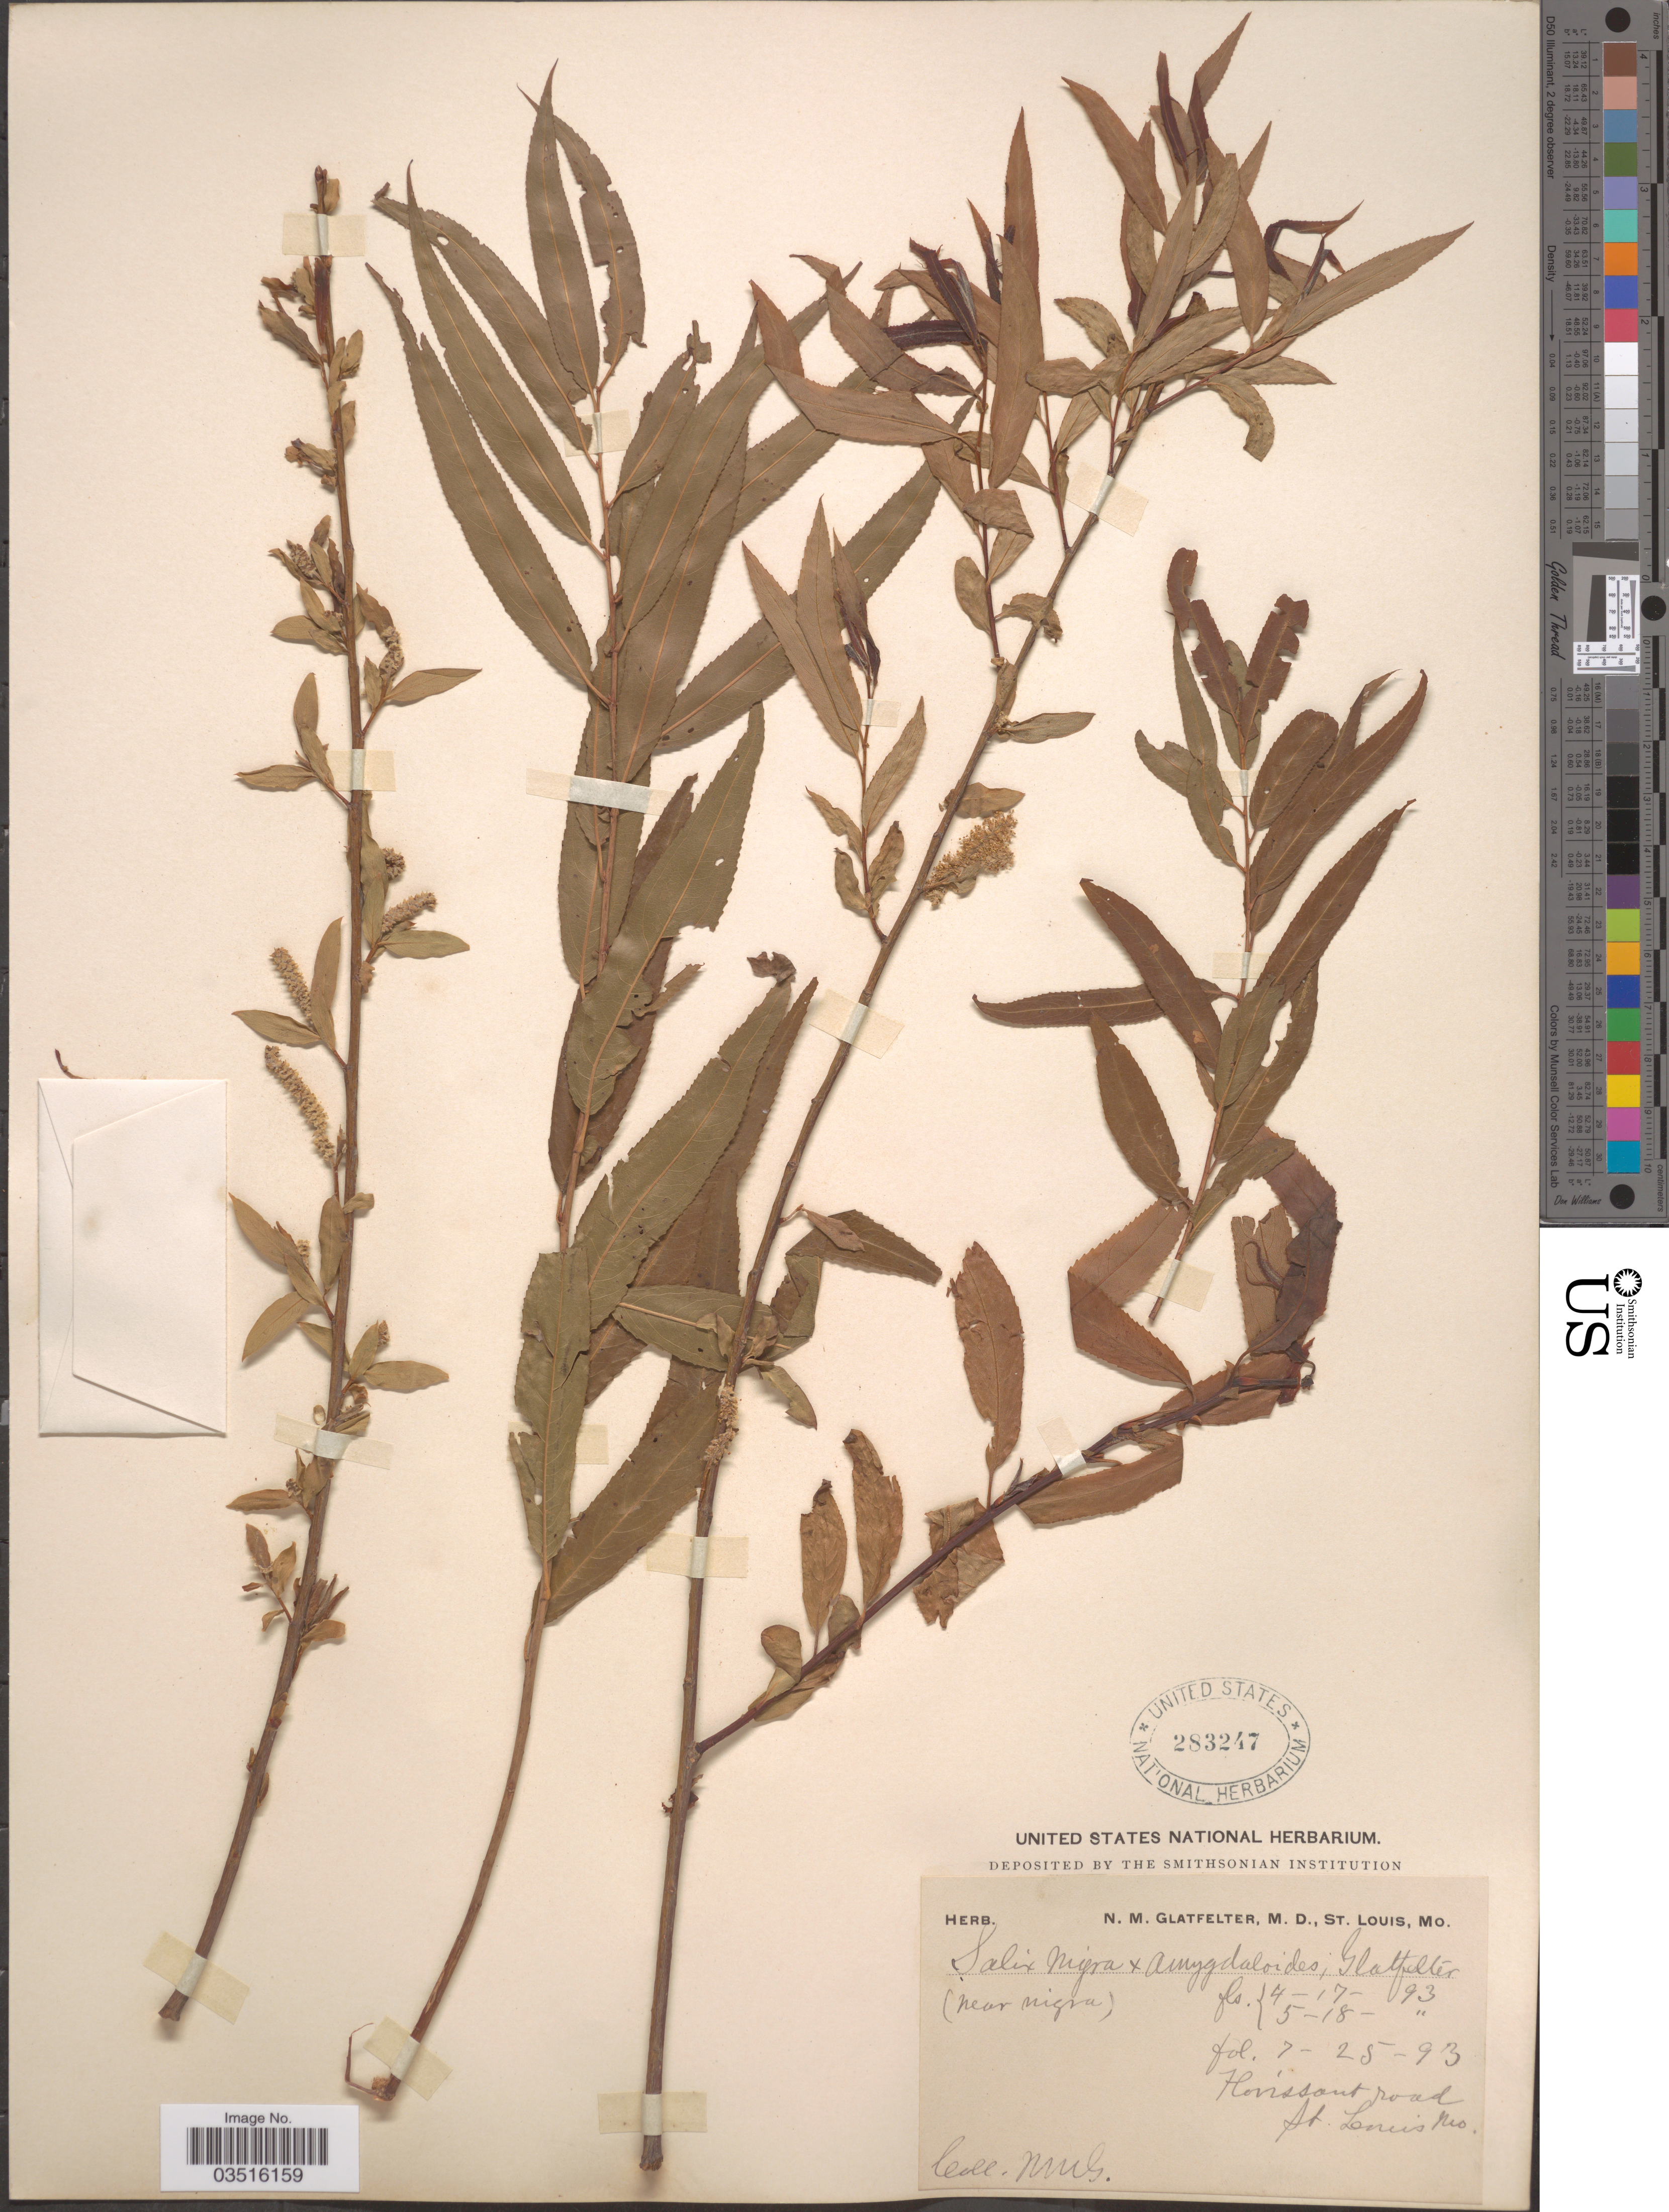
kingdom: Plantae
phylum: Tracheophyta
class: Magnoliopsida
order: Malpighiales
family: Salicaceae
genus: Salix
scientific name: Salix nigra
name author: Marshall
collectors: N. M. Glatfelter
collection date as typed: Transcribed d/m/y: 17/4/93 to 25/7/93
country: United States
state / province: Missouri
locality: Florissant road. St. Louis.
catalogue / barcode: US 283247